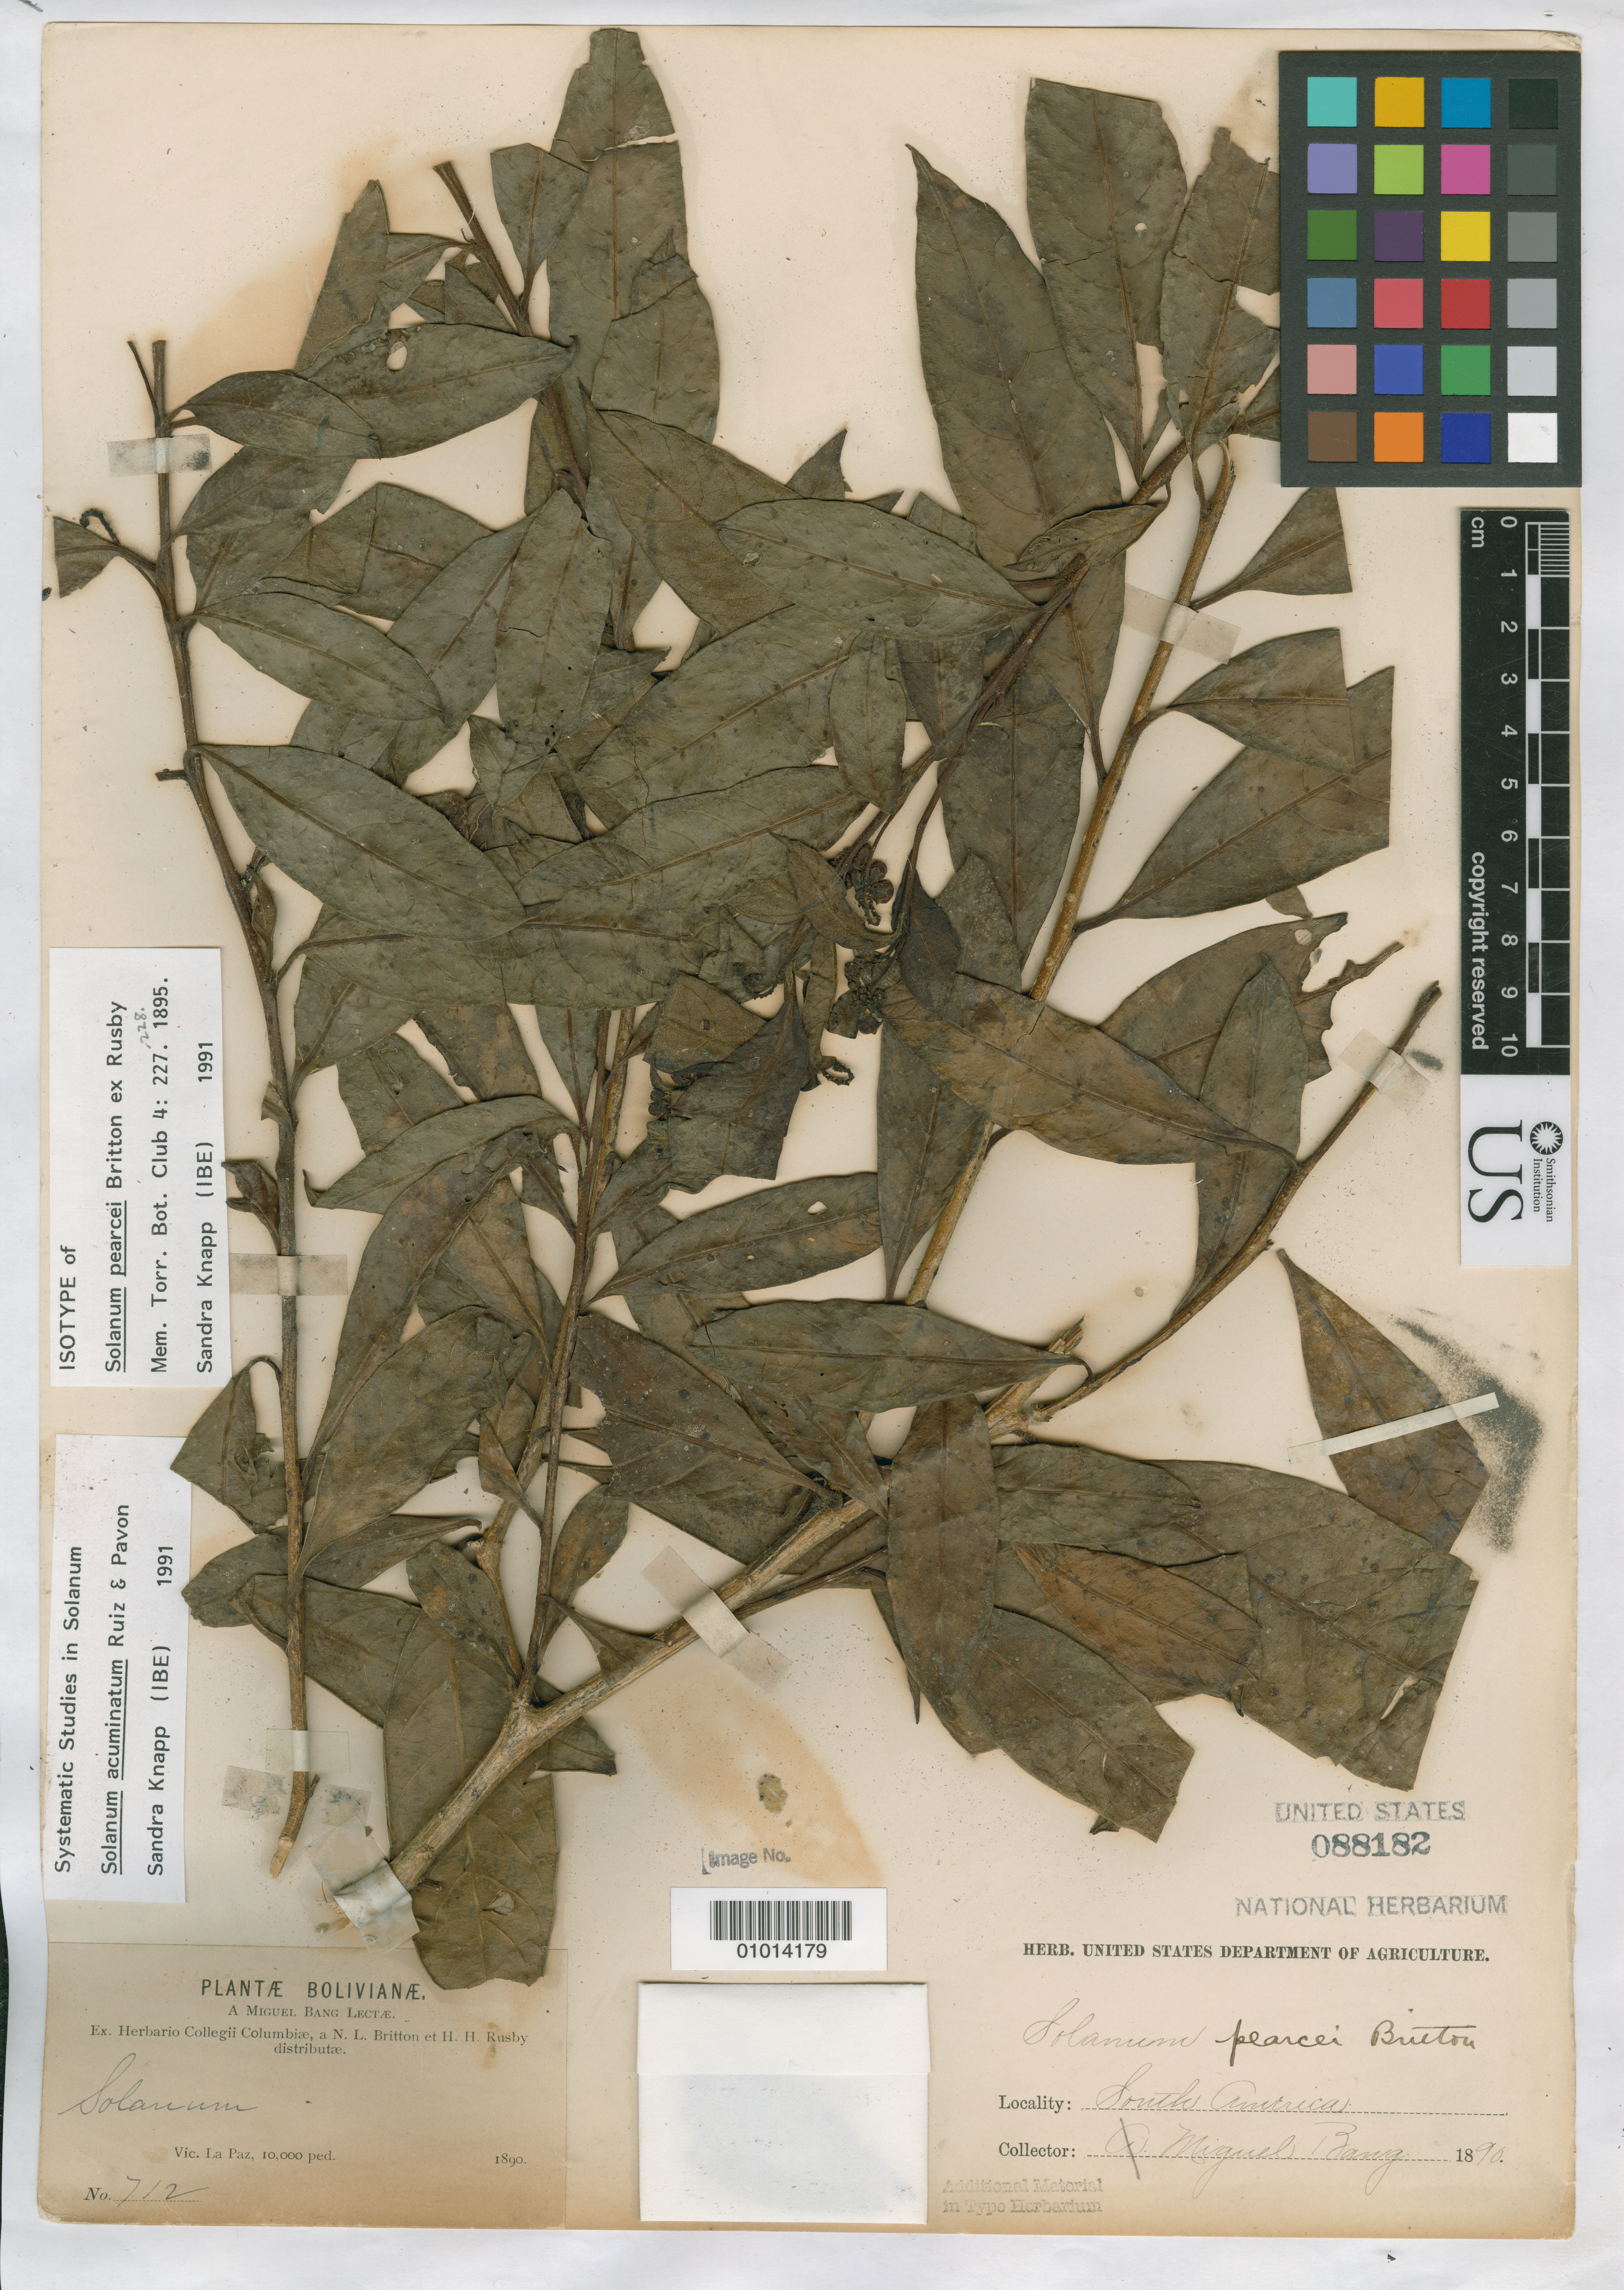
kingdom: Plantae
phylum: Tracheophyta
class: Magnoliopsida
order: Solanales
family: Solanaceae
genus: Solanum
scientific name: Solanum pearcei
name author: Britton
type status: Isotype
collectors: M. Bang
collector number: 712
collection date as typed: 1890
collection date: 1890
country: Bolivia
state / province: La Paz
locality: Vicinity of La Paz.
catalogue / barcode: US 88182